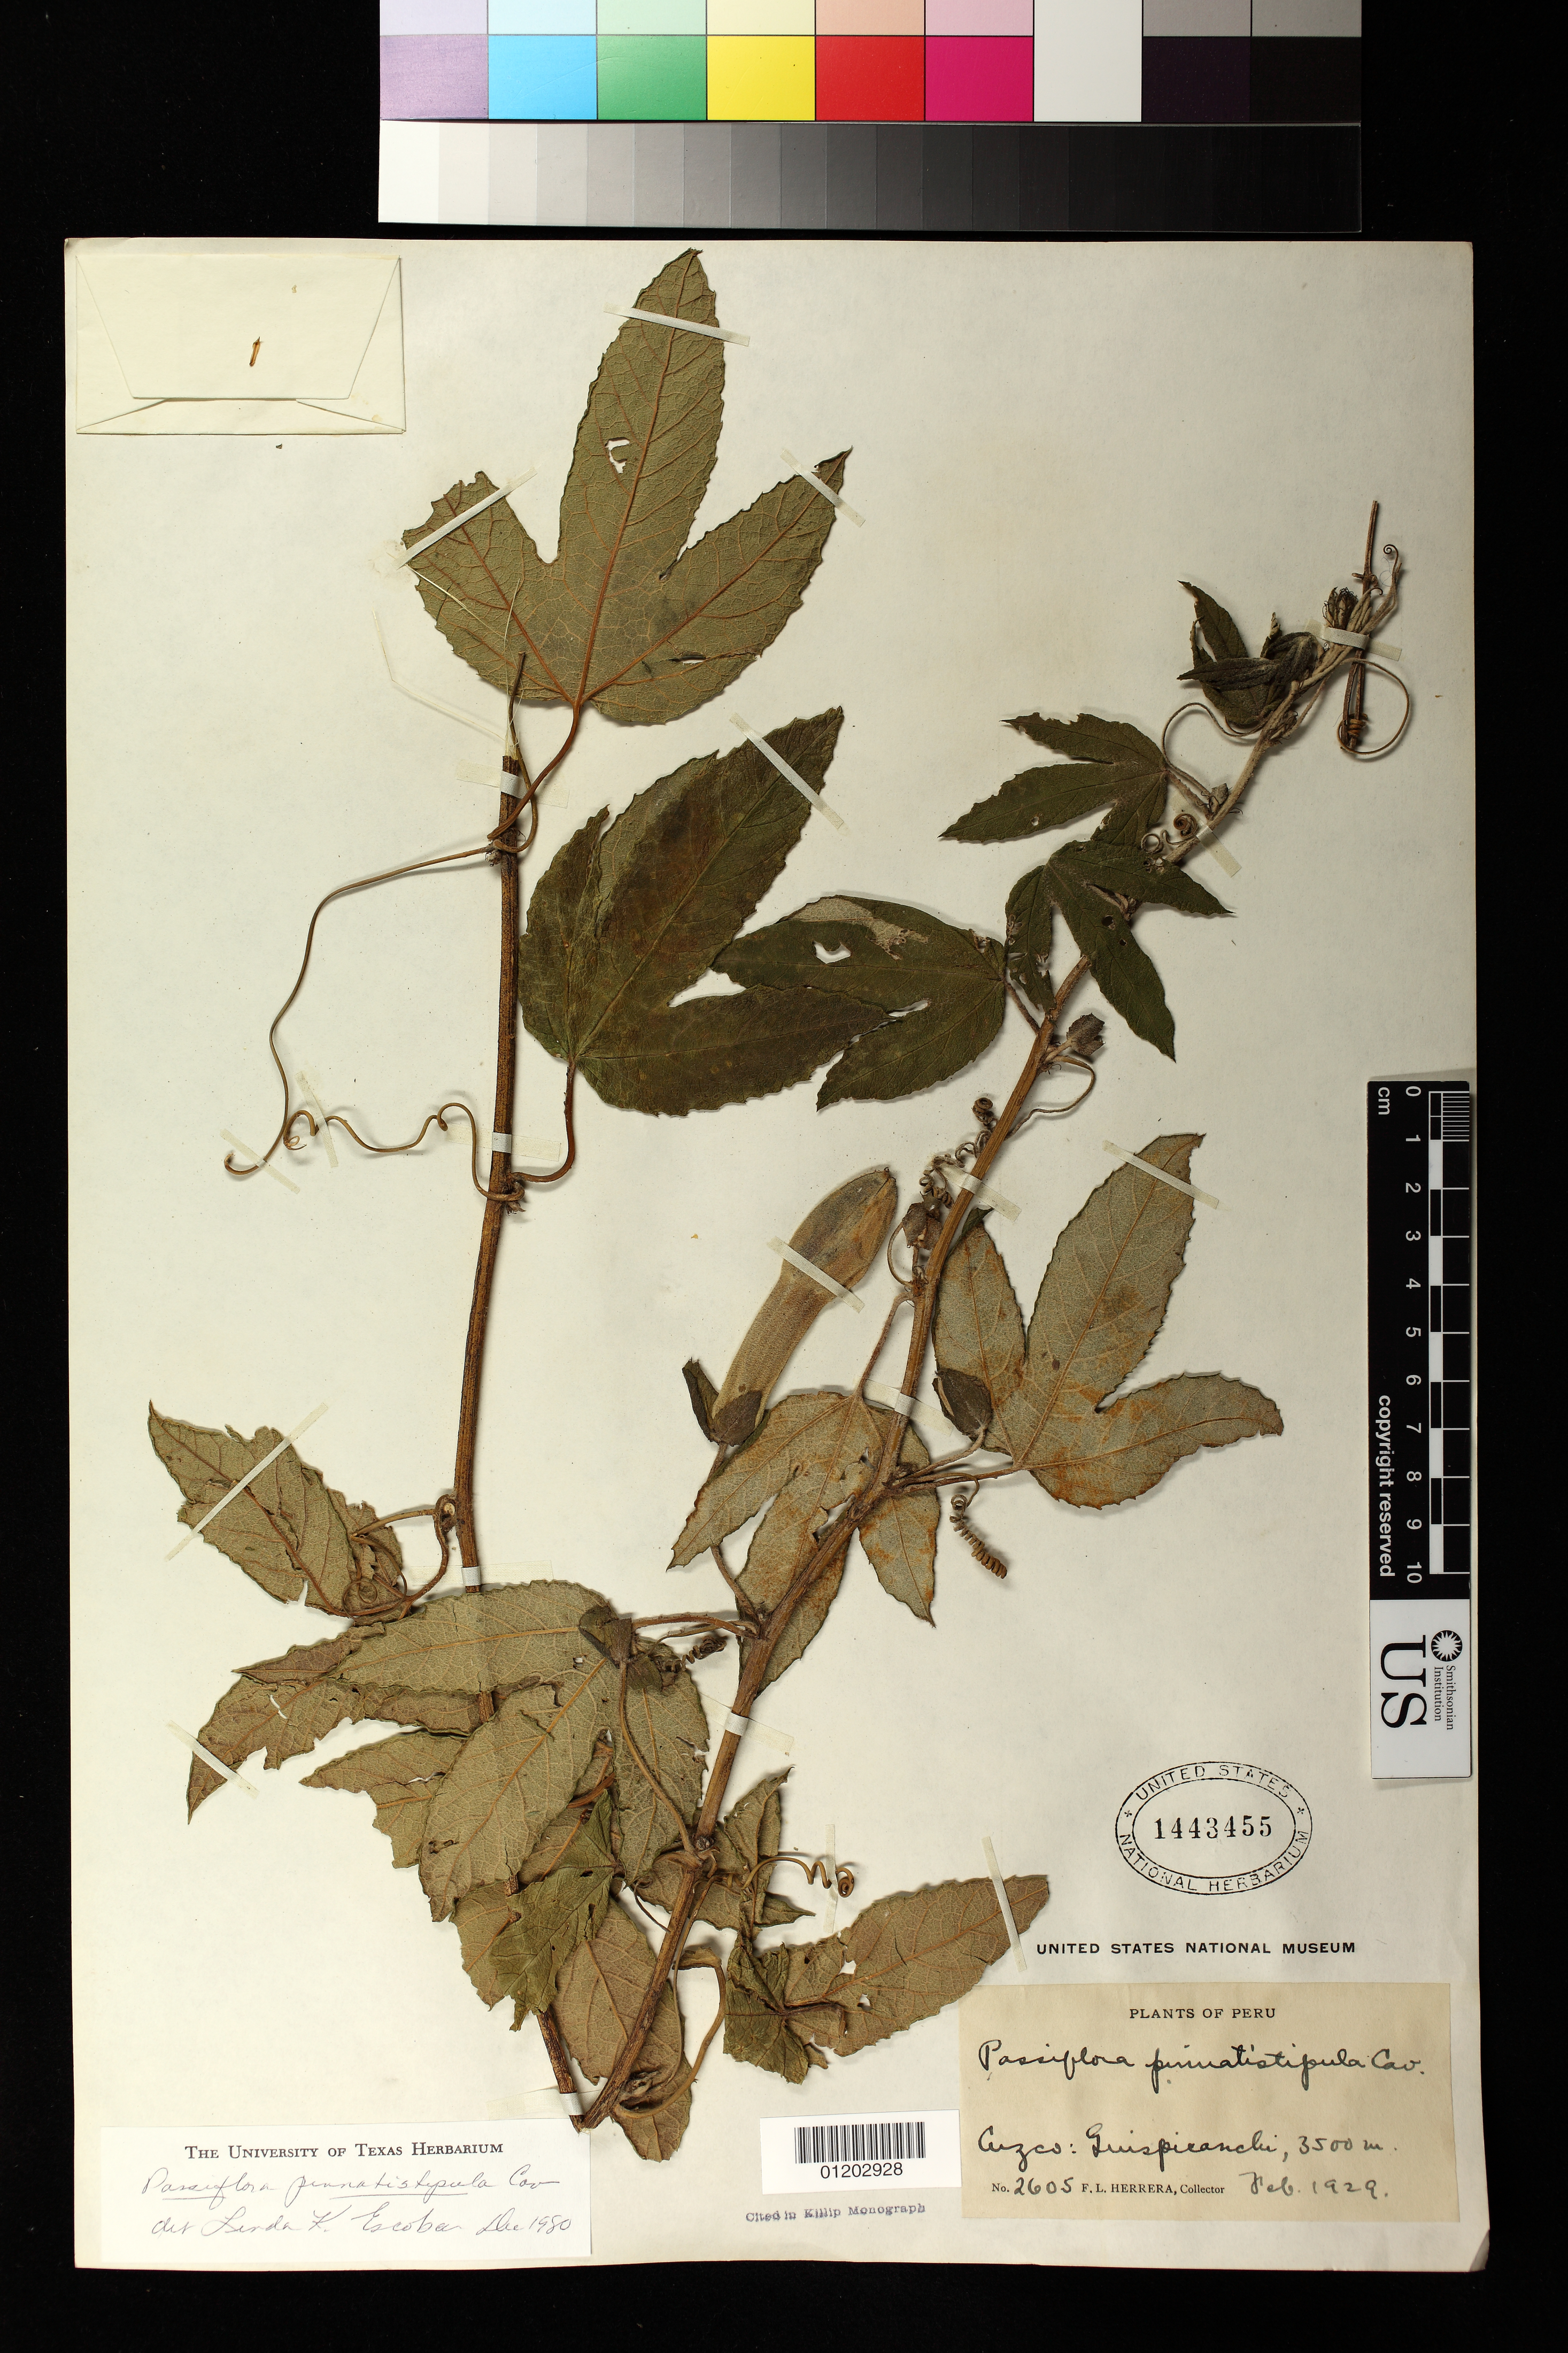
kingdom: Plantae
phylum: Tracheophyta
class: Magnoliopsida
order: Malpighiales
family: Passifloraceae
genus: Passiflora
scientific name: Passiflora pinnatistipula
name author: Cav.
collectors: F. L. Herrera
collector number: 2605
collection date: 1929-02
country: Peru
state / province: Cusco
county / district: Quispicanchis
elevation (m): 3500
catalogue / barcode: US 1443455